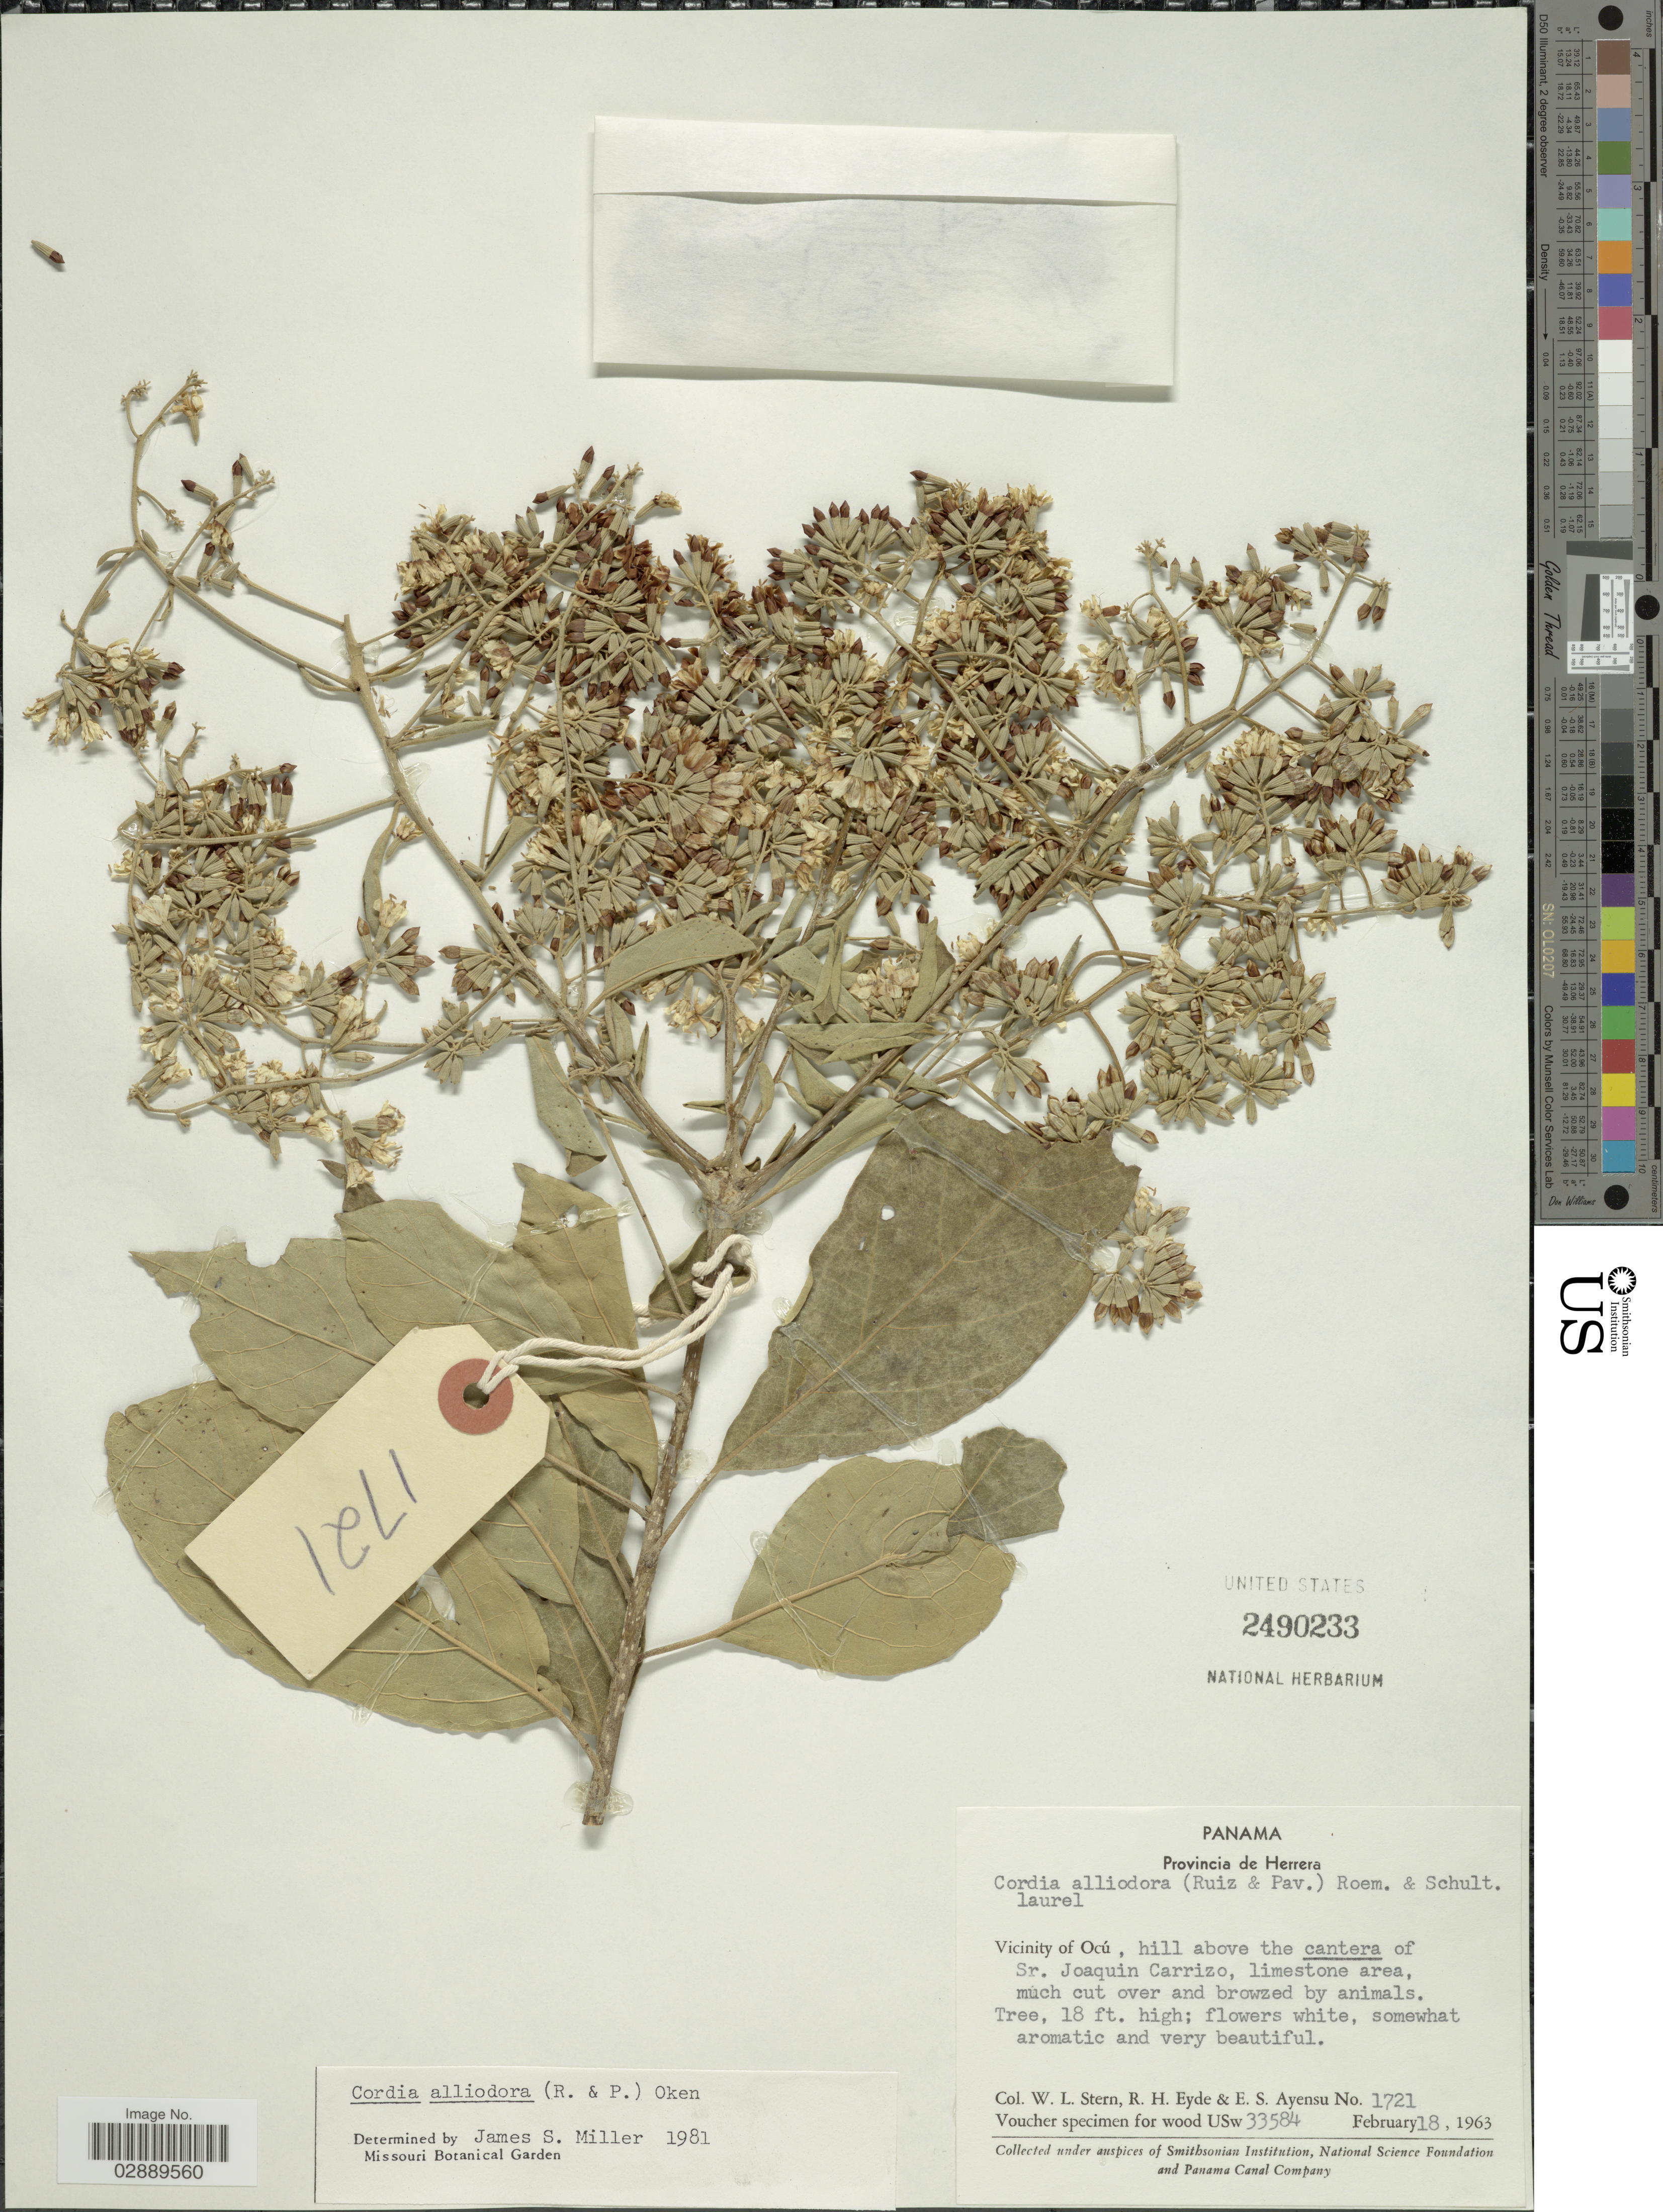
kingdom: Plantae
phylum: Tracheophyta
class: Magnoliopsida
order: Boraginales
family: Cordiaceae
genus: Cordia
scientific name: Cordia alliodora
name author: (Ruiz & Pav.) Oken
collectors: W. L. Stern, R. H. Eyde & E. S. Ayensu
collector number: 1721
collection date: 1963-02-18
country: Panama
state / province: Herrera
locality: Vicinity of Ocú, hill above the cantera of Sr. Joaquin Carrizo, limestone area.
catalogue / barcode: US 2490233